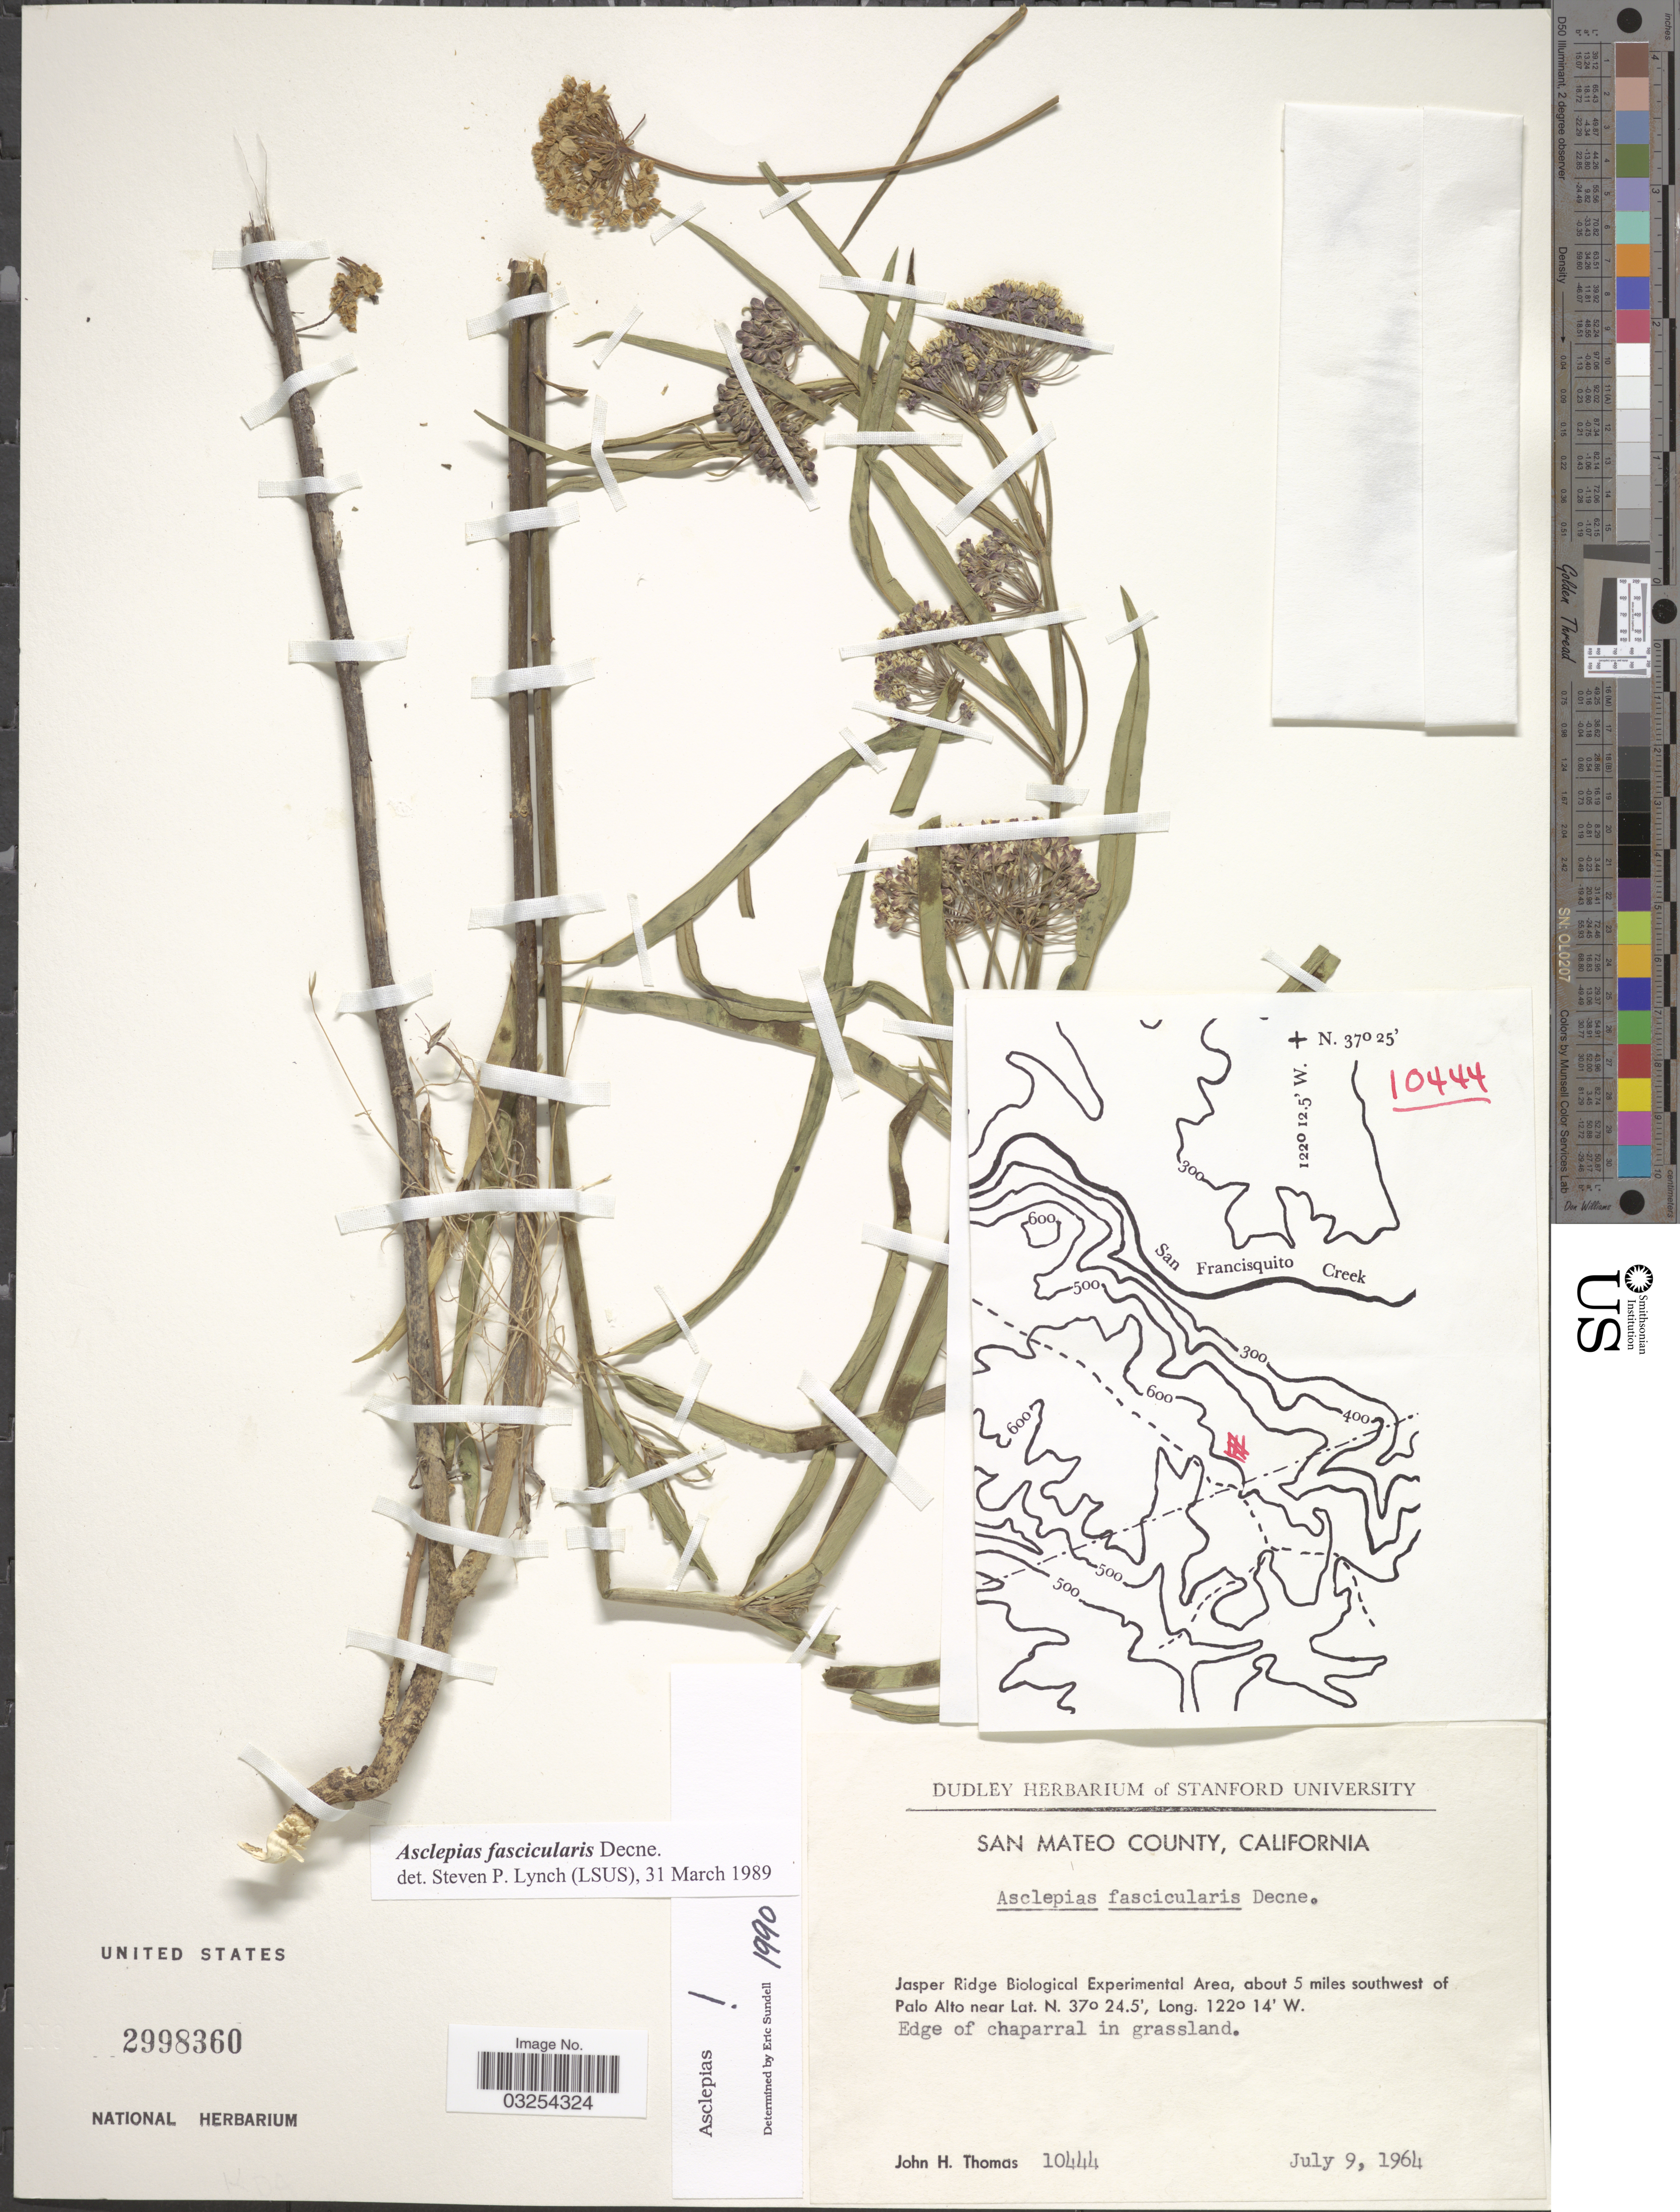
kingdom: Plantae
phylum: Tracheophyta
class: Magnoliopsida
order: Gentianales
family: Apocynaceae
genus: Asclepias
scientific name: Asclepias fascicularis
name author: Decne.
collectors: J. H. Thomas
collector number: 10444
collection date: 1964-07-09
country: United States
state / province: California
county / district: San Mateo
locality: San Mateo County. Jasper Ridge Biological Experimental Area, about 5 miles southwest of Palo Alto.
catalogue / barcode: US 2998360